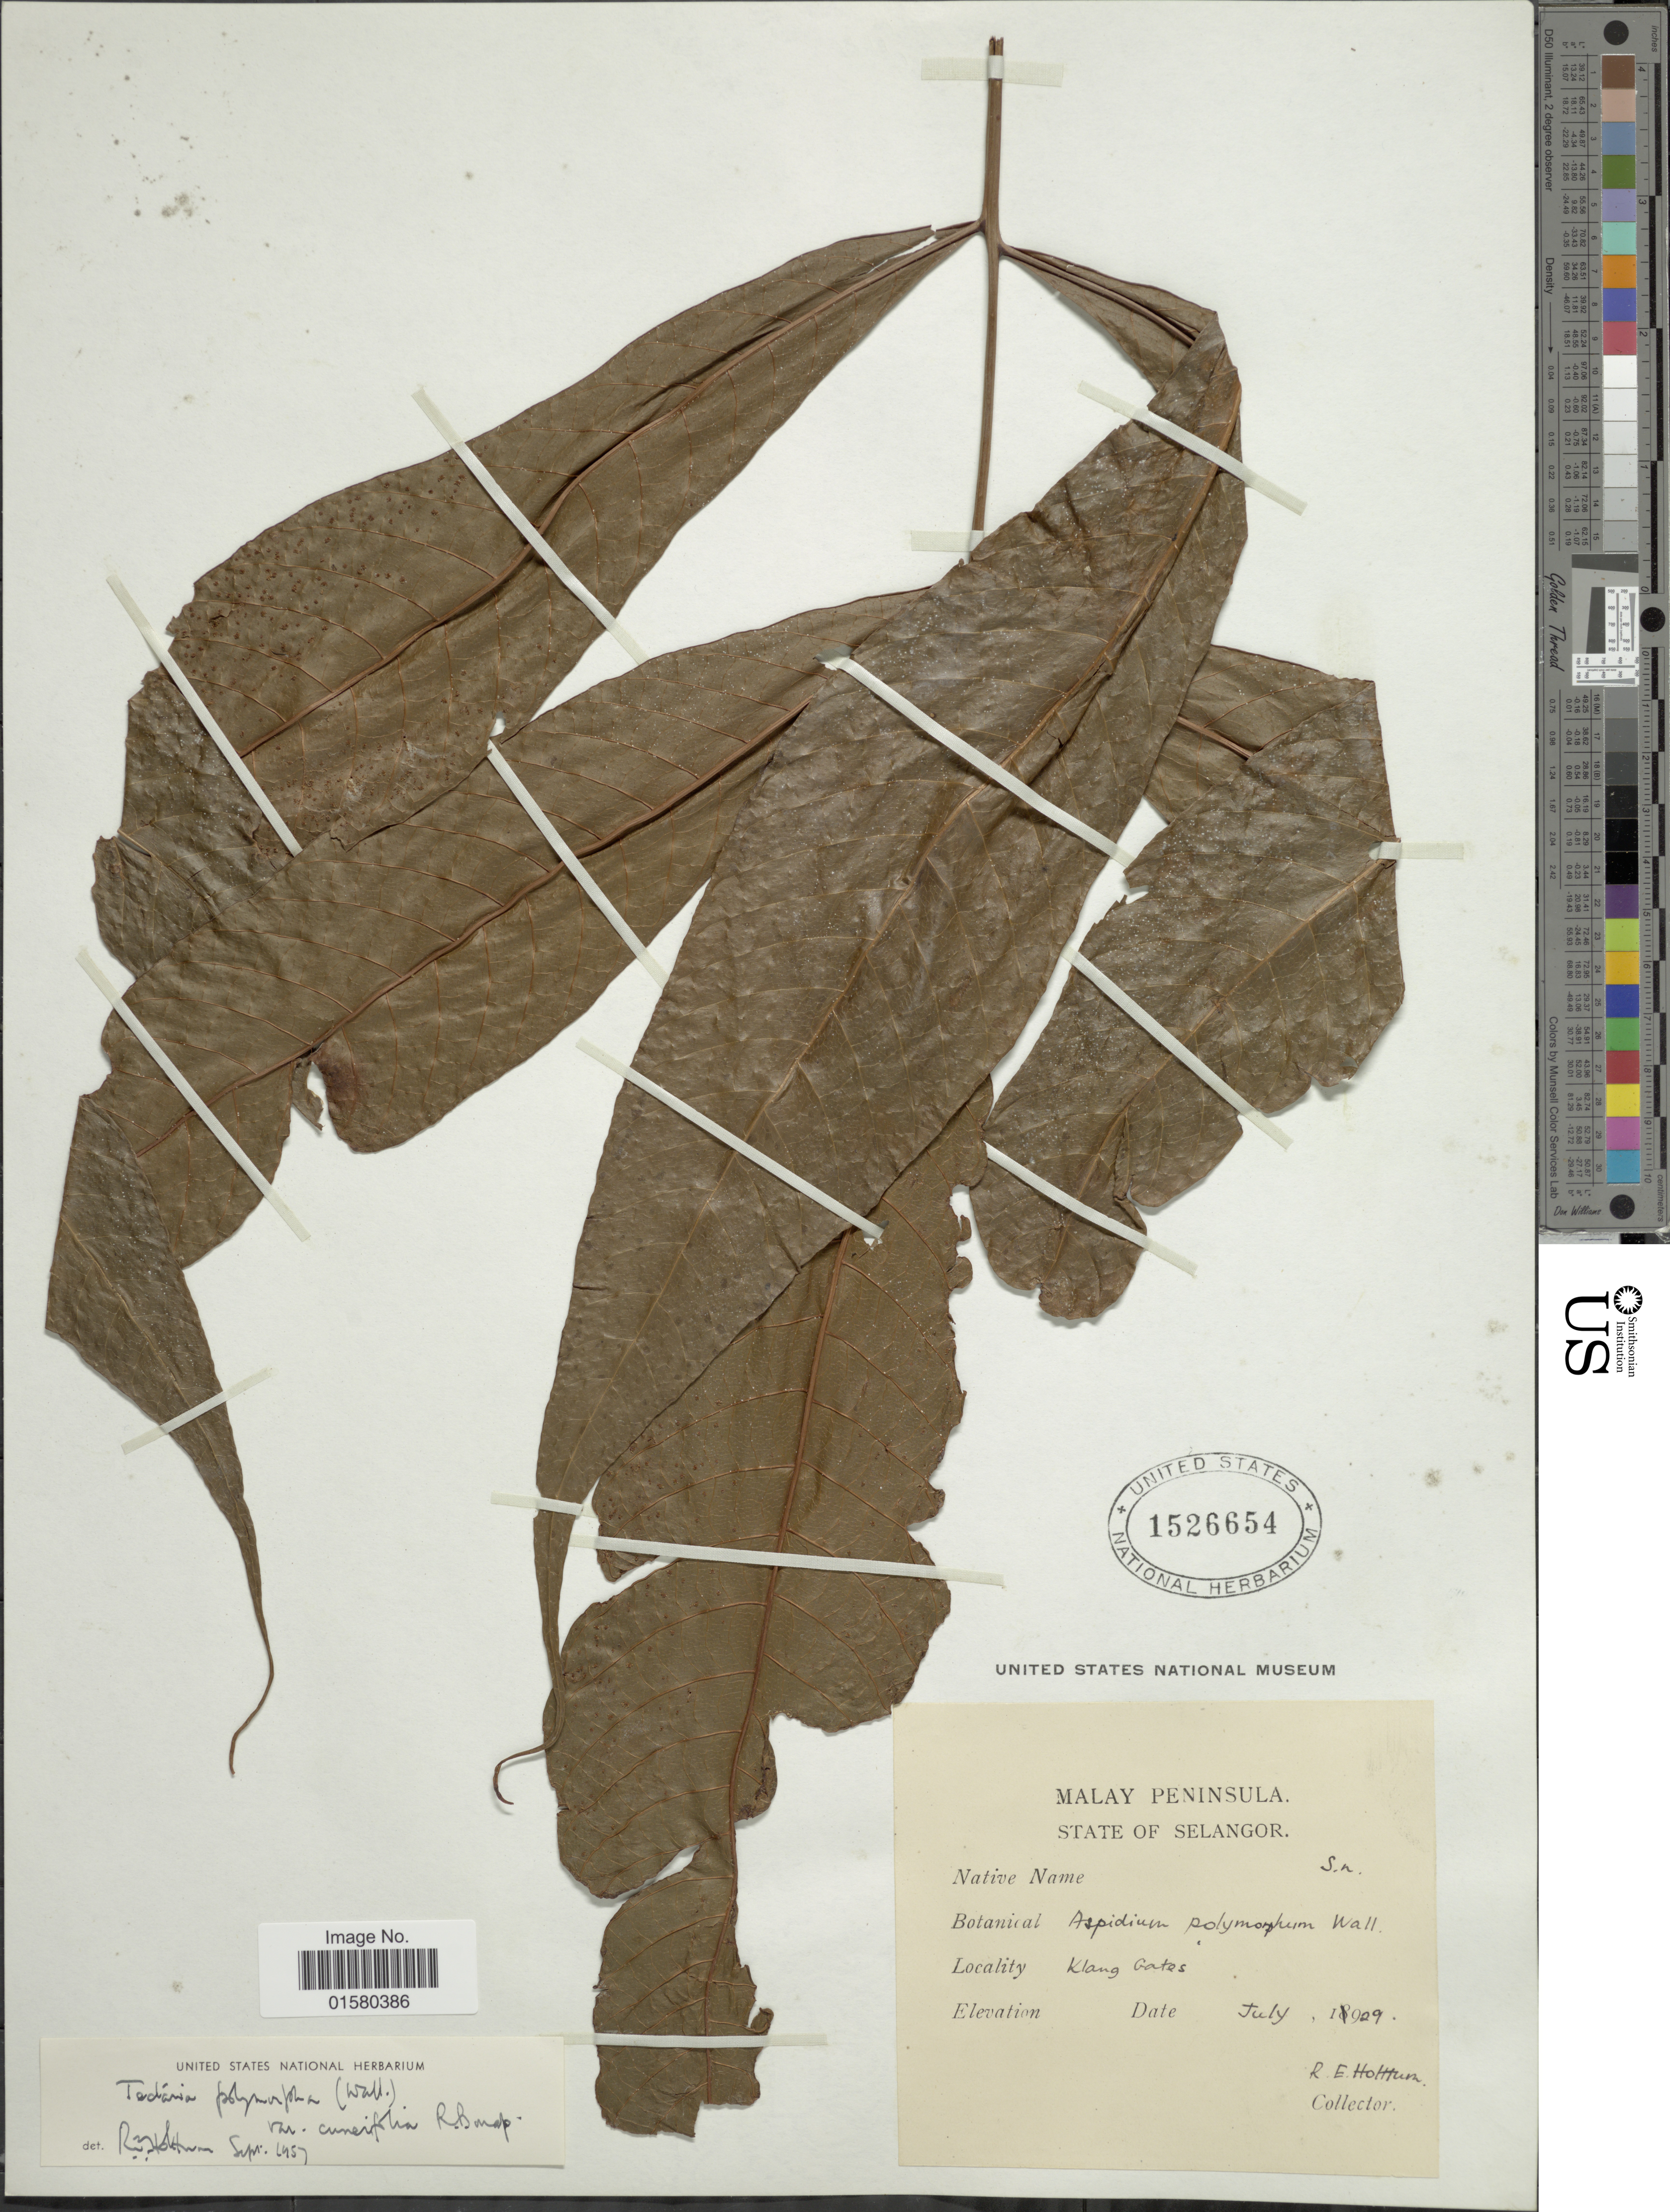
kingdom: Plantae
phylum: Tracheophyta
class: Polypodiopsida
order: Polypodiales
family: Tectariaceae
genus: Tectaria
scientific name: Tectaria polymorpha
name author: (Wall. ex Hook.) Copel.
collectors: R. E. Holttum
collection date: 1929-07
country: Malaysia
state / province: Selangor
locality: Malay Peninsula, State of Selangor, Klang gates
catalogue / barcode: US 1526654